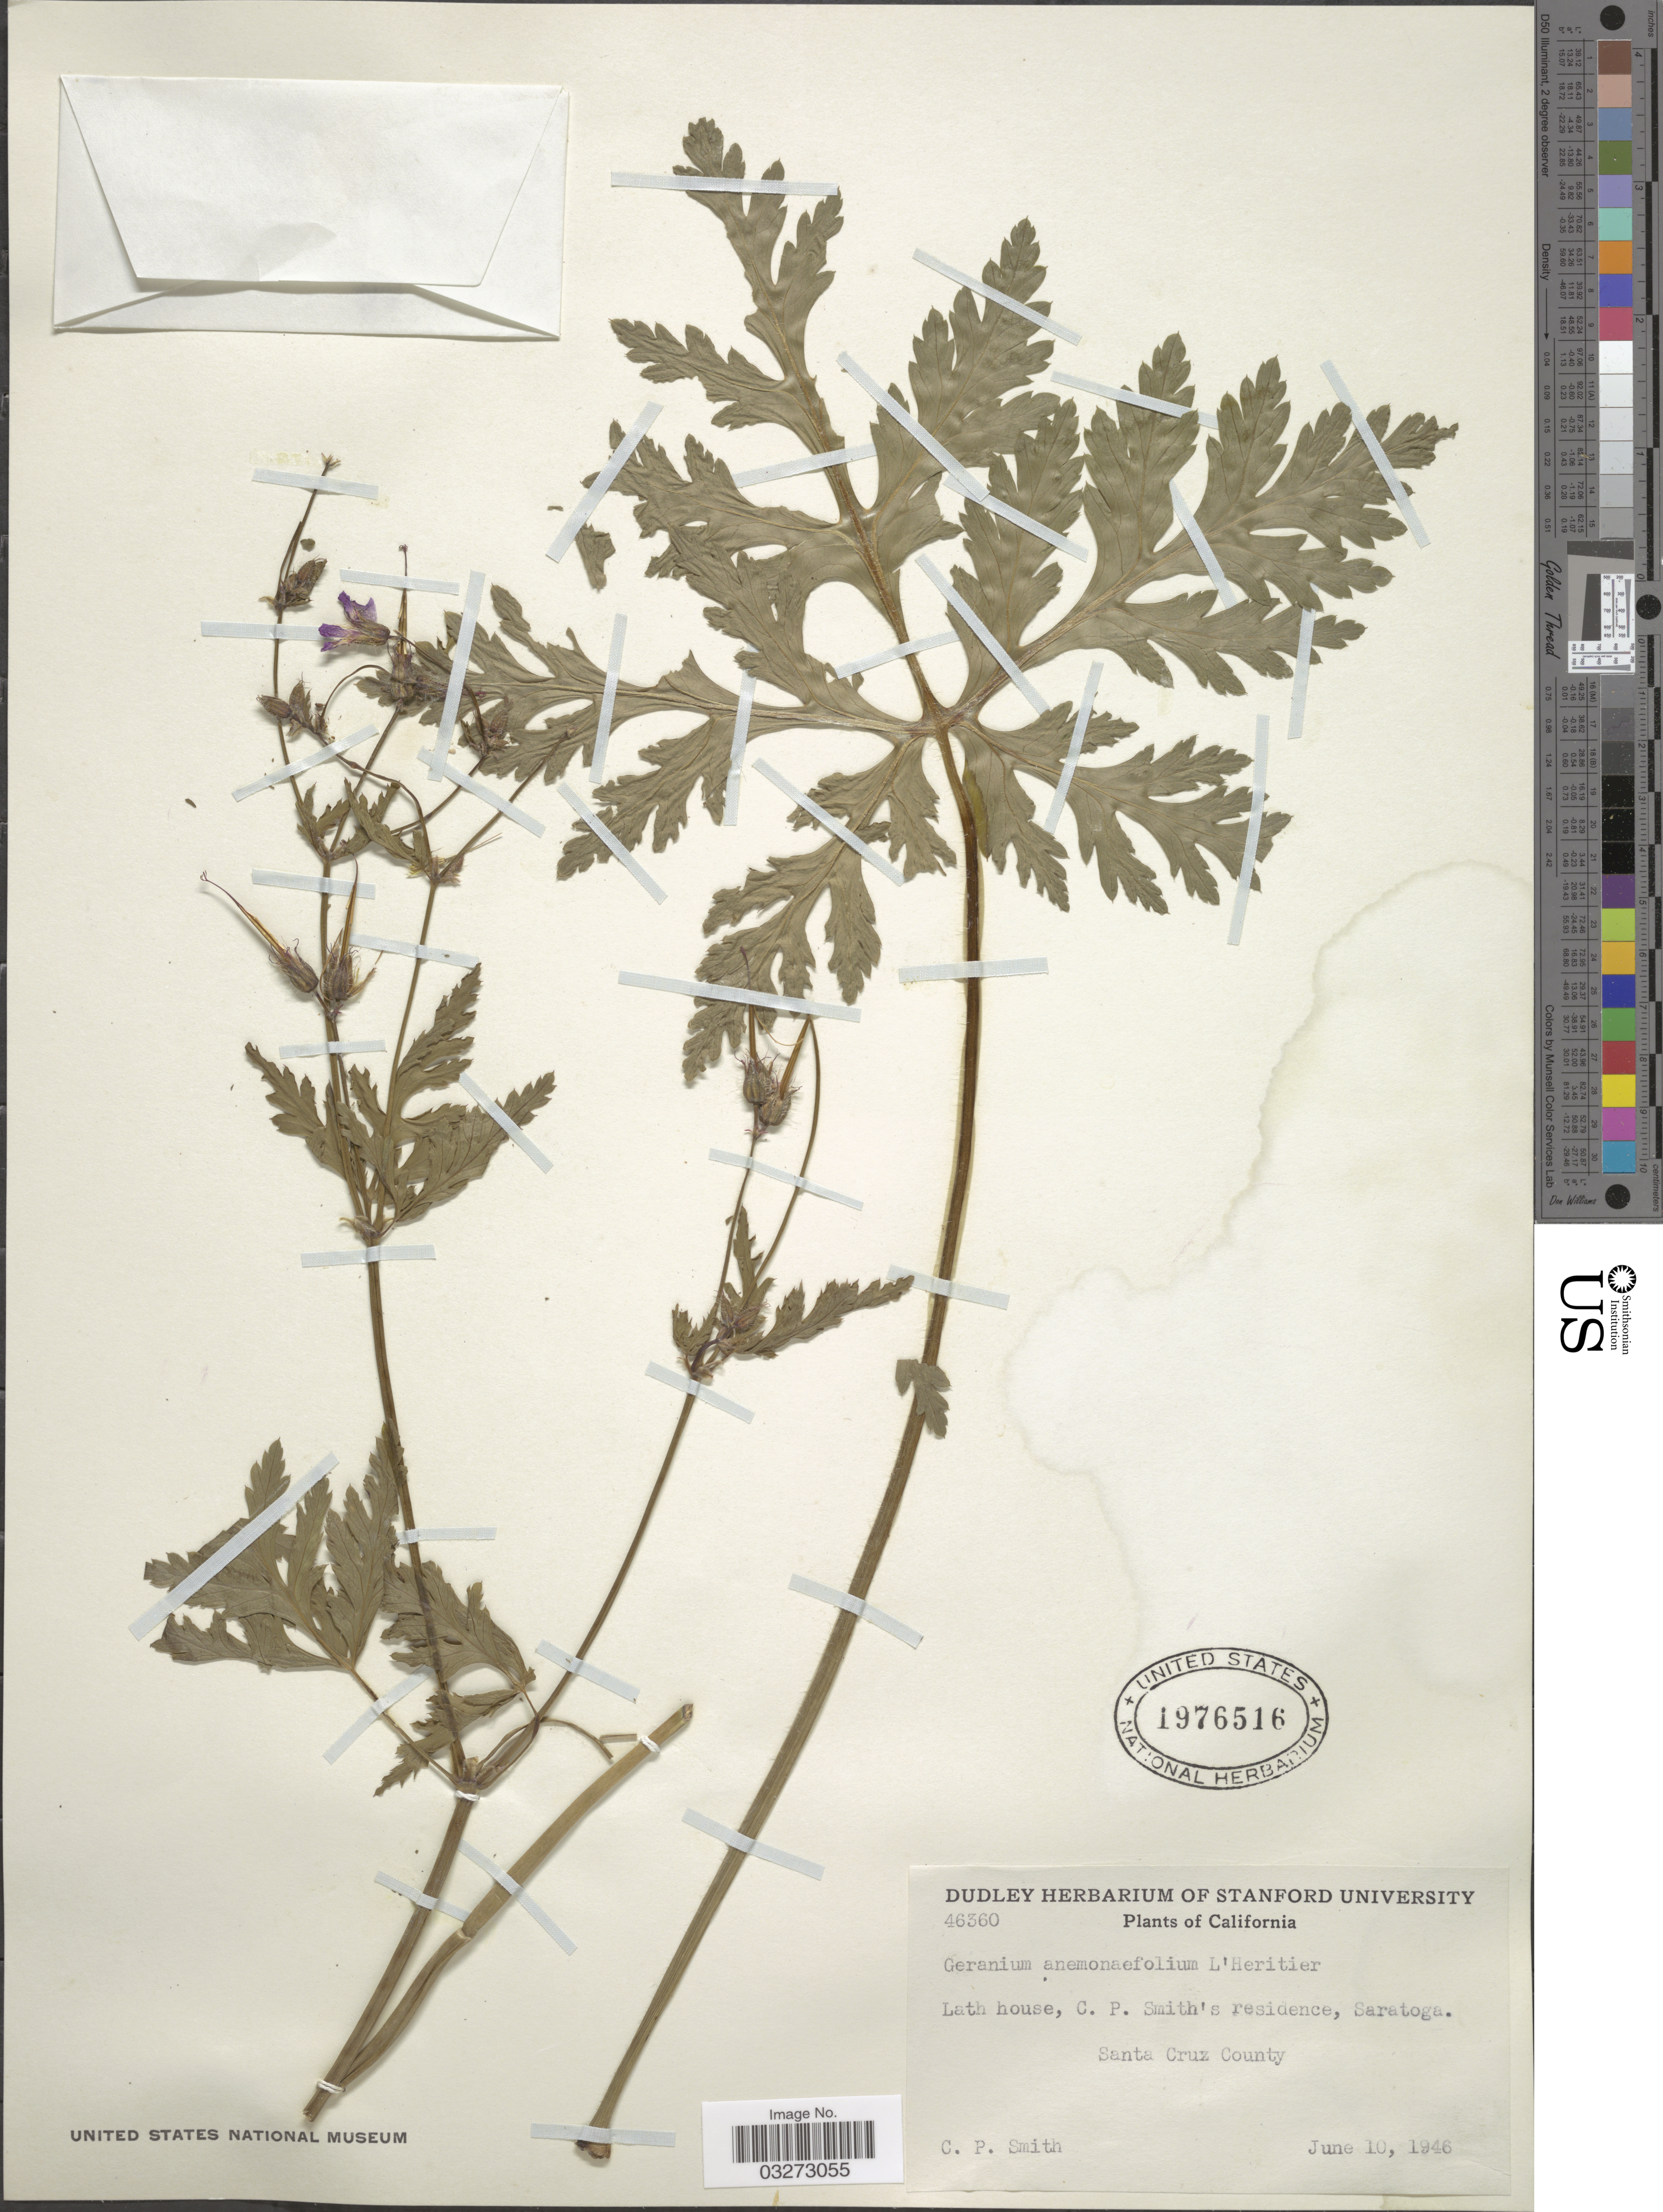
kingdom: Plantae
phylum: Tracheophyta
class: Magnoliopsida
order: Geraniales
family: Geraniaceae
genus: Geranium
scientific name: Geranium anemonifolium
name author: L'Hér.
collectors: C. P. Smith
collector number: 46360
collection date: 1946-06-10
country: United States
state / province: California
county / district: Santa Cruz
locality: Lath house, C. P. Smith's residence, Saratoga. Santa Cruz County.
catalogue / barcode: US 1976516